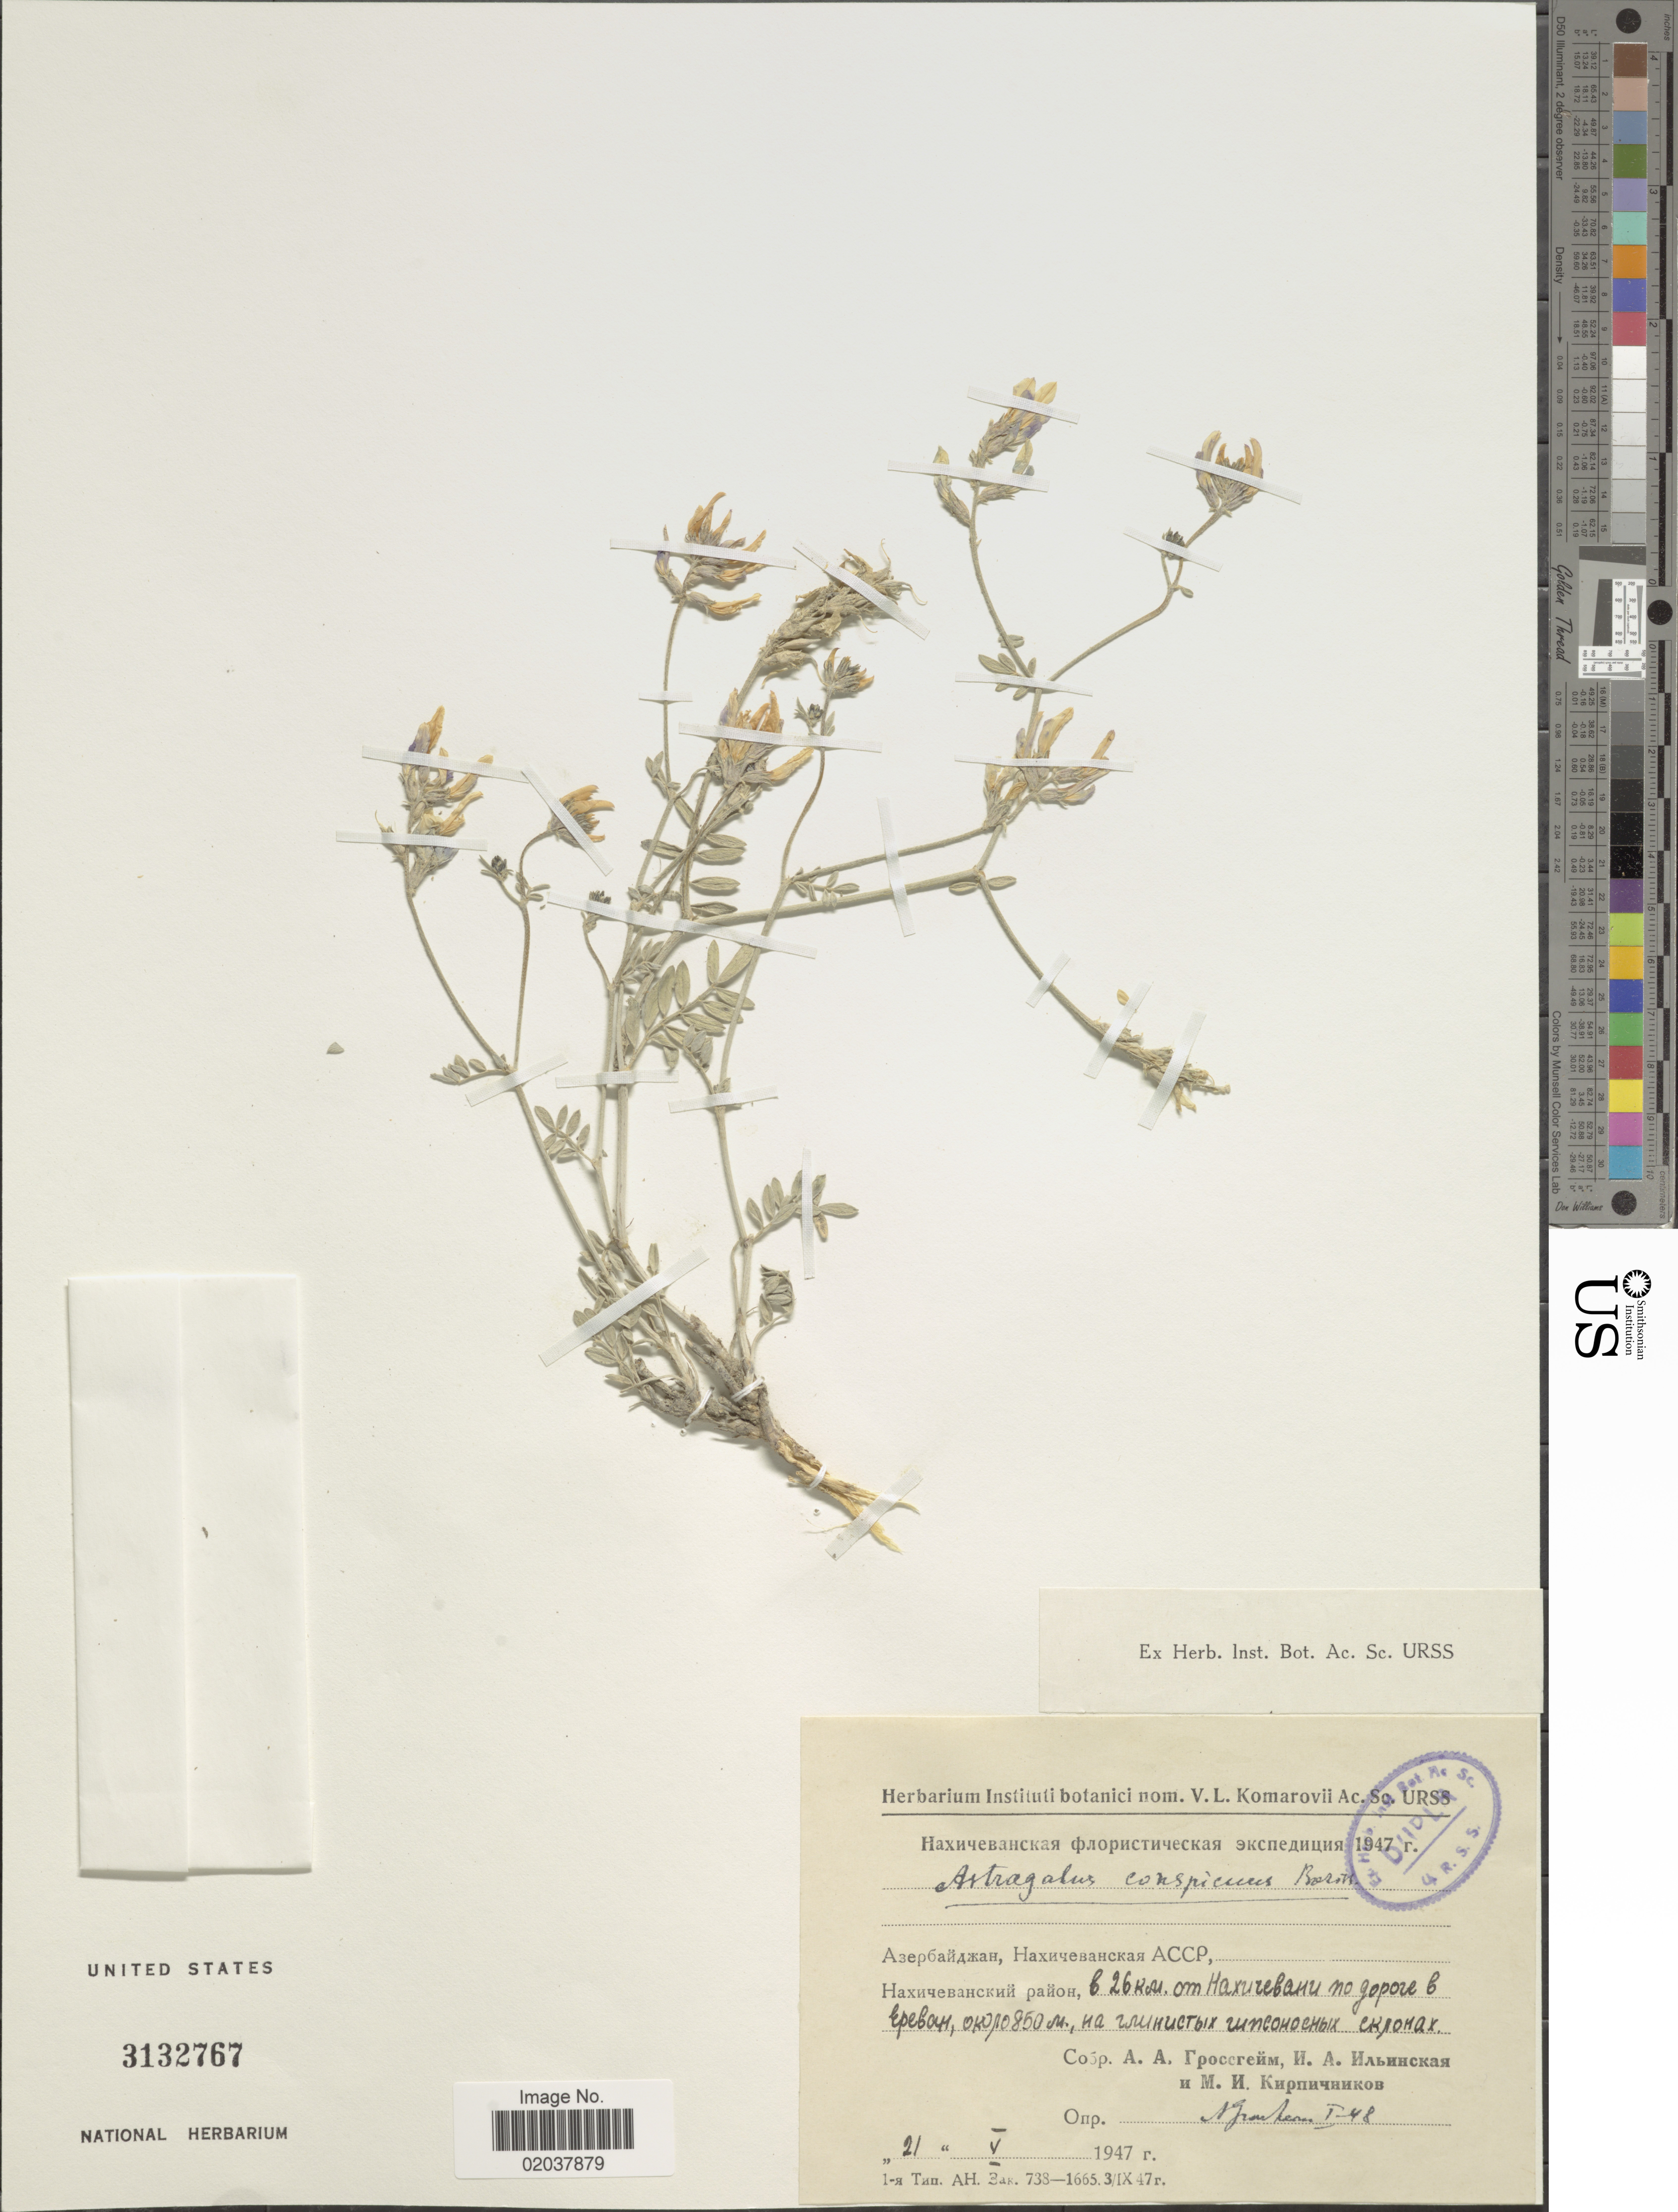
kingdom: Plantae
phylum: Tracheophyta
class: Magnoliopsida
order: Fabales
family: Fabaceae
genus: Astragalus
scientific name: Astragalus conspicuus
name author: Boriss.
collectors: A. Grossgame, I. Ilinskaya & M. Kirpicznikov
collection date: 1947-05-21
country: Azerbaijan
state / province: Nakhchivan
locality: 26 km from Nakhchivan on road to Yerevan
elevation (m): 850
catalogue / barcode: US 3132767